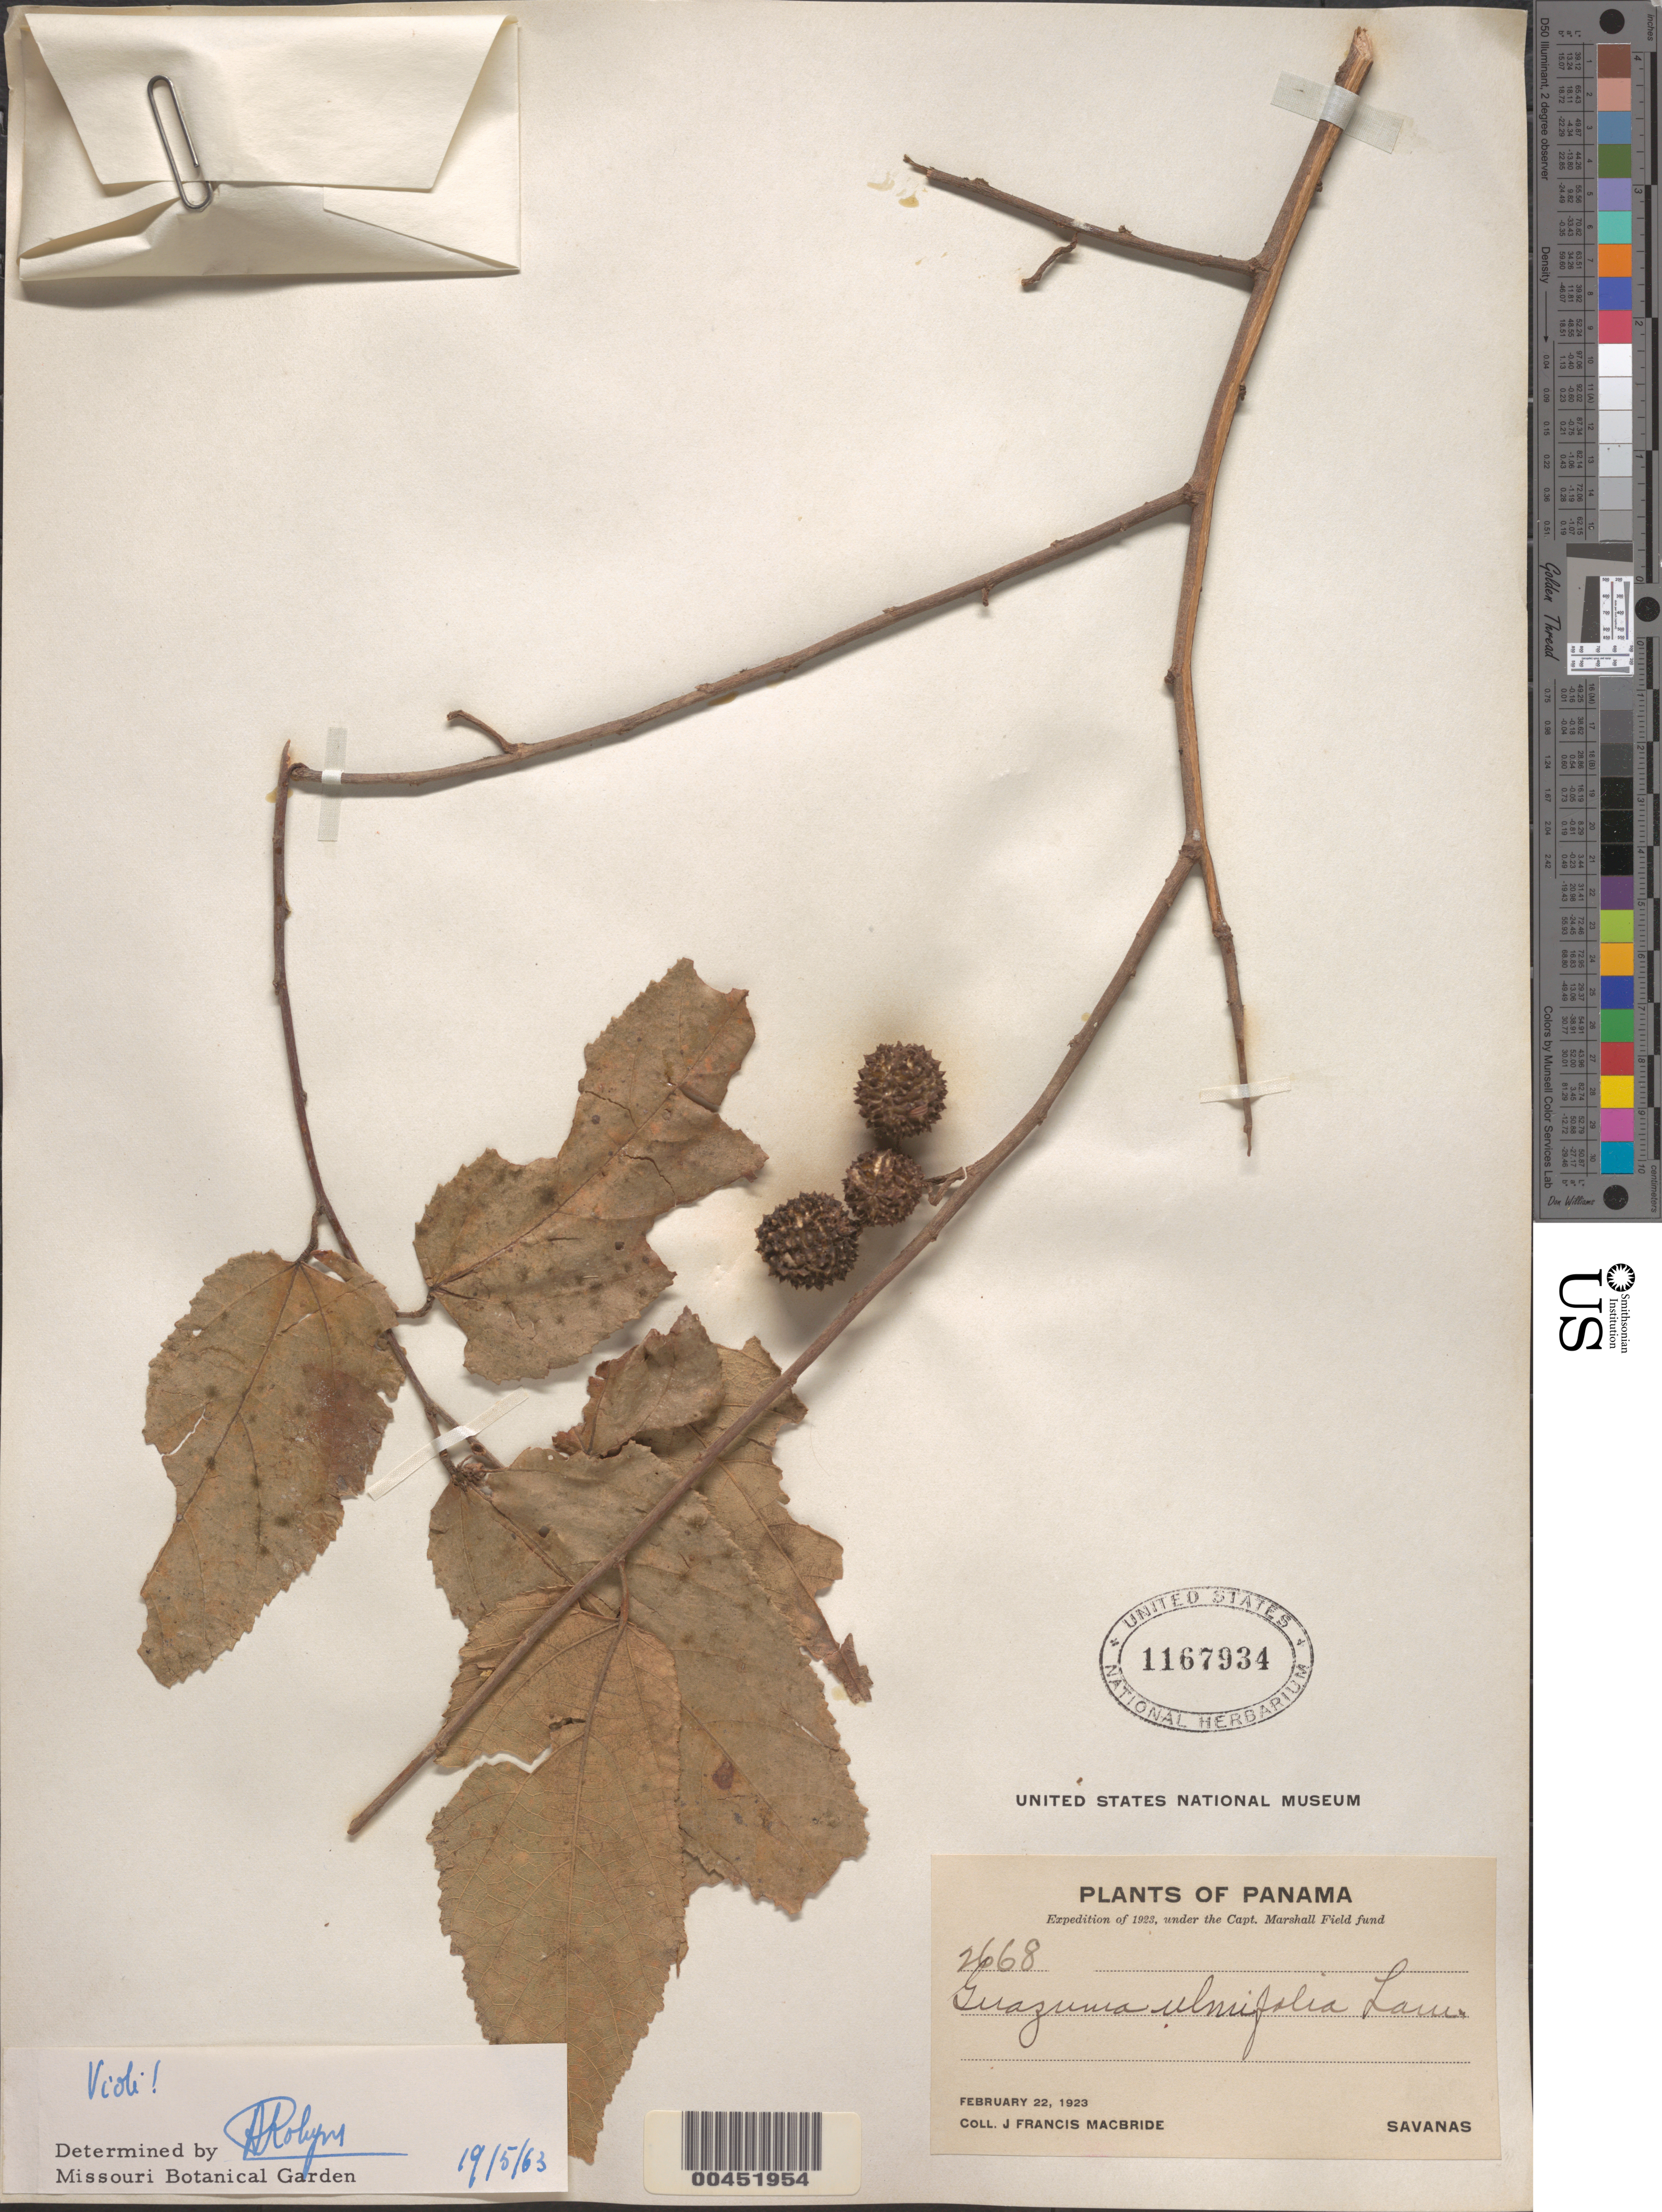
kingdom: Plantae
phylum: Tracheophyta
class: Magnoliopsida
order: Malvales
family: Malvaceae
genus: Guazuma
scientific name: Guazuma ulmifolia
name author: Lam.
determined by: Robyns, A. G. M.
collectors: J. F. Macbride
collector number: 2668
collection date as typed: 22 Feb 1923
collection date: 1923-02-22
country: Panama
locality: Savanas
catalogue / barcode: US 1167934